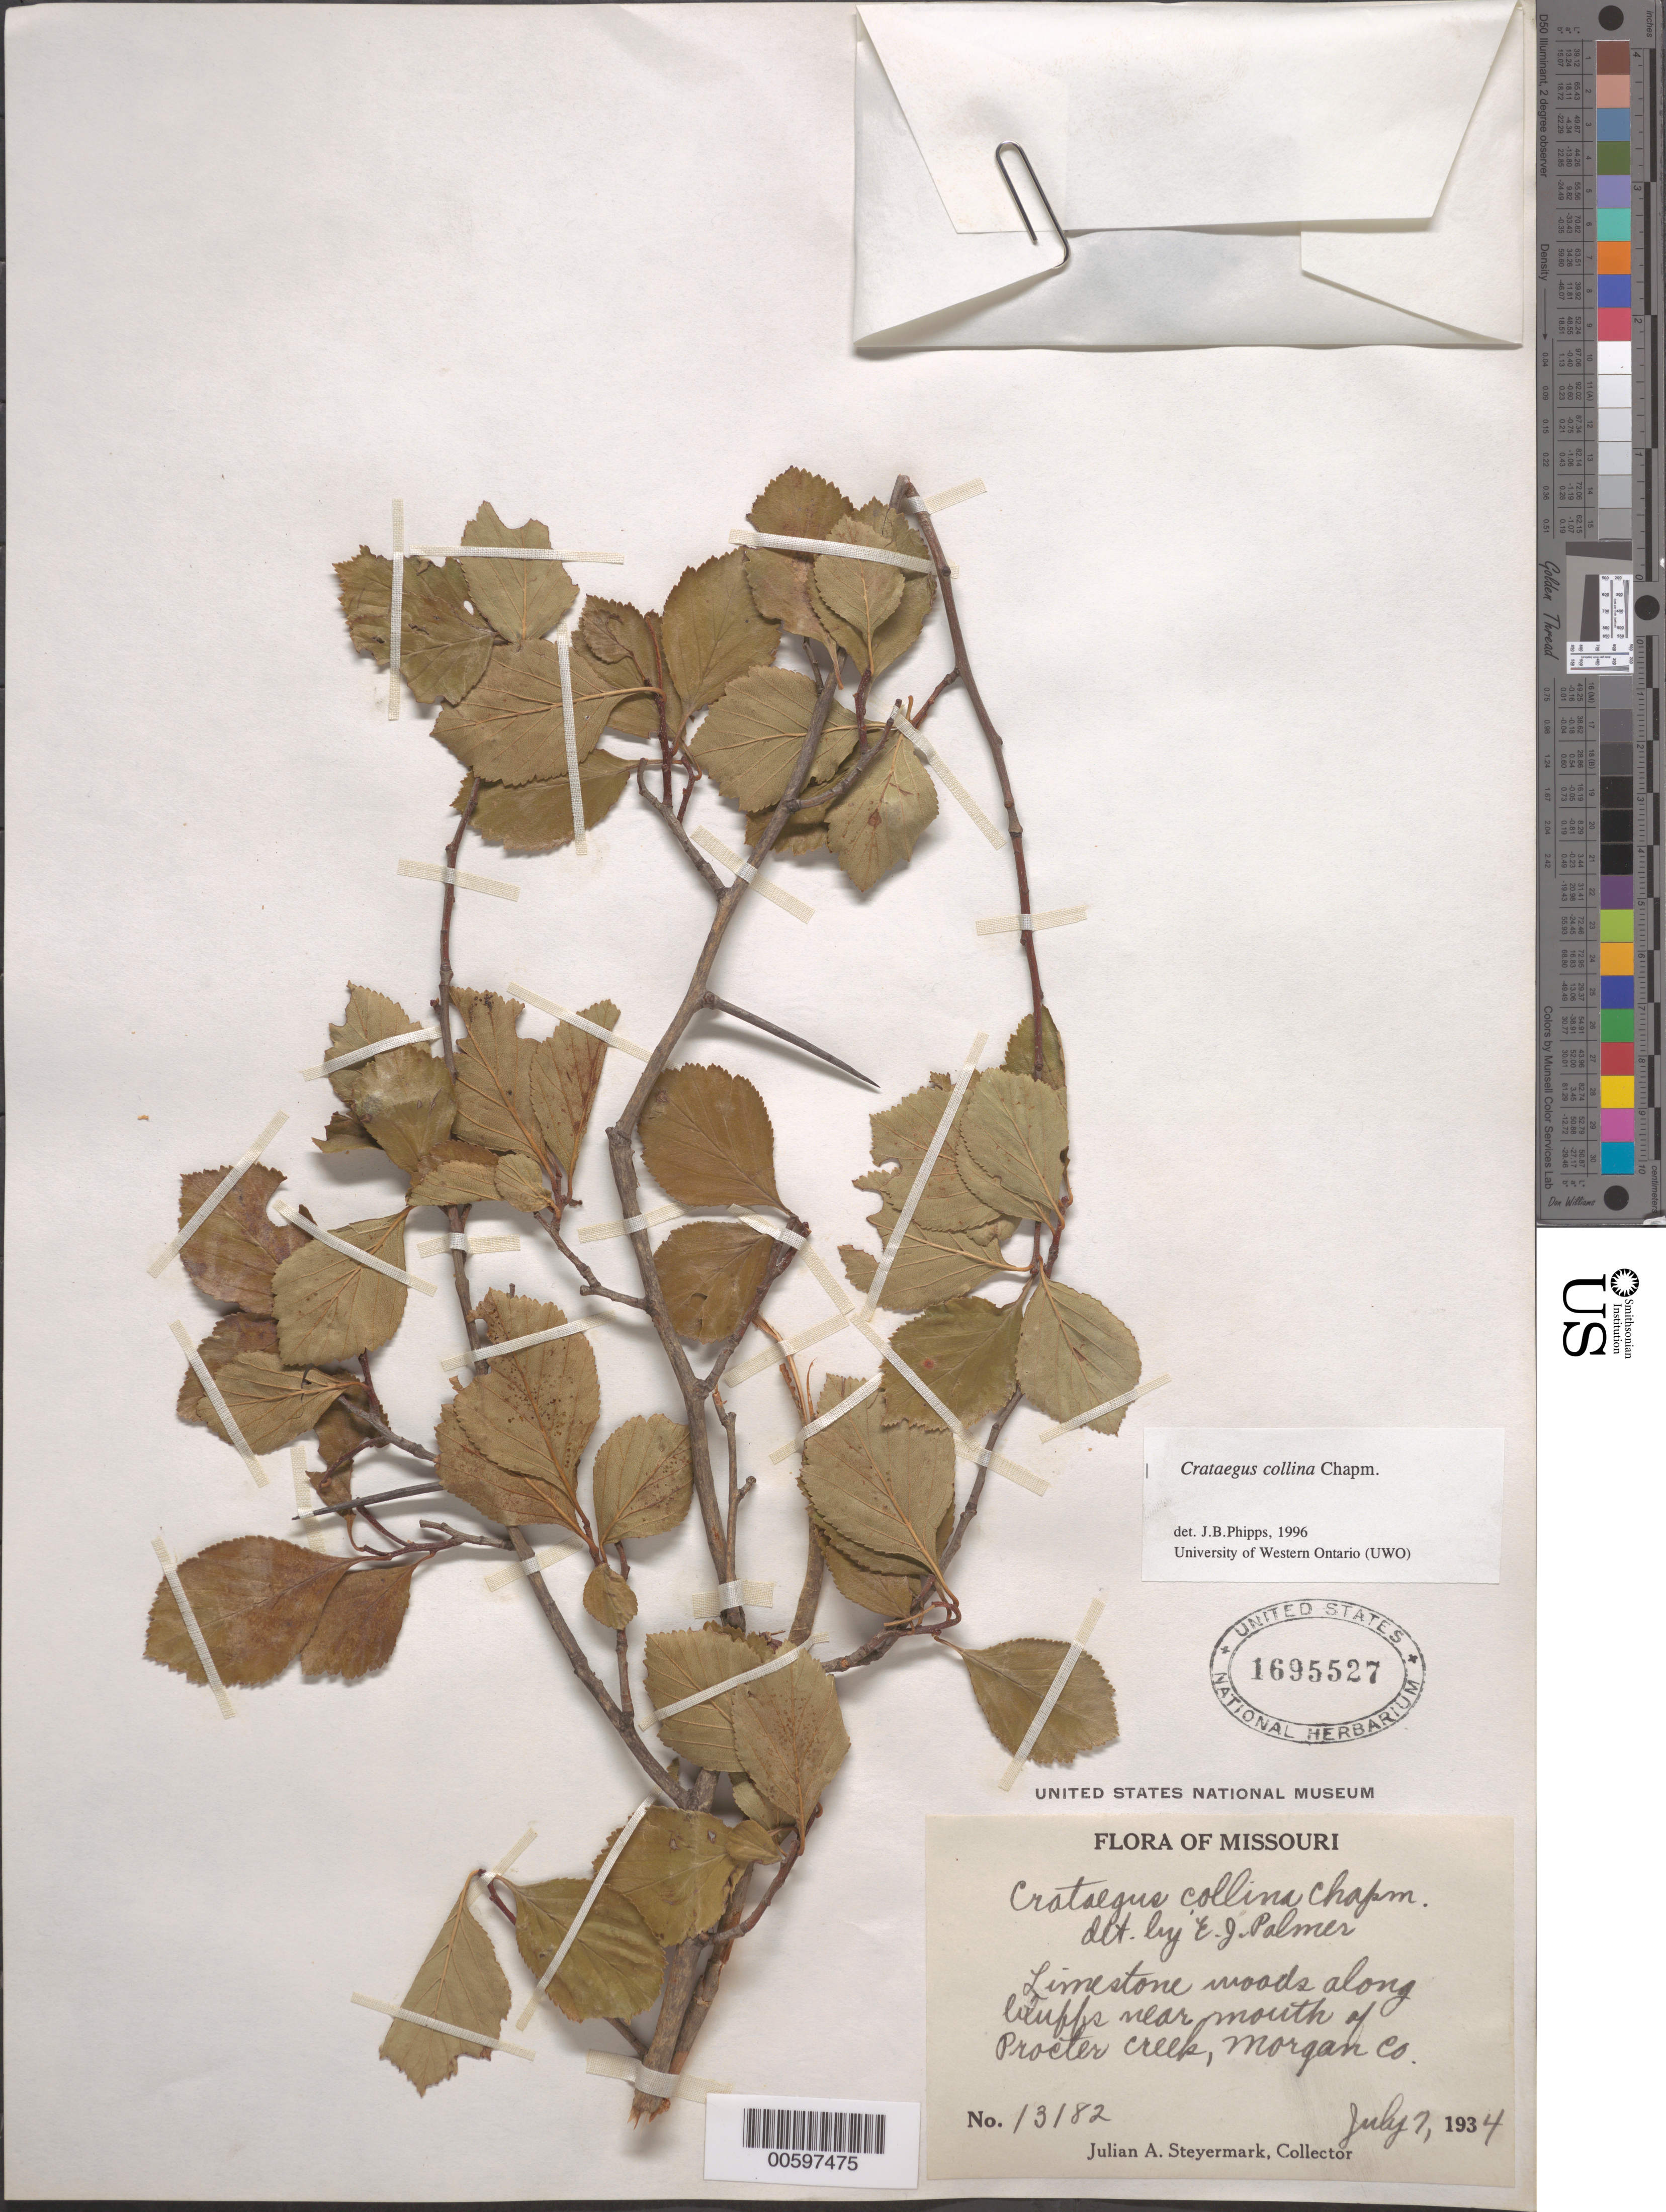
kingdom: Plantae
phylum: Tracheophyta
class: Magnoliopsida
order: Rosales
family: Rosaceae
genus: Crataegus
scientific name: Crataegus collina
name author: Chapm.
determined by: Palmer, E. J.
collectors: J. Steyermark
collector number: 13182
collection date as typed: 07 Jul 1934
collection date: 1934-07-07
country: United States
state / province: Missouri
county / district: Morgan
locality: Near mouth of Proctor Creek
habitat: Limestone woods along bluffs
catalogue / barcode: US 1695527